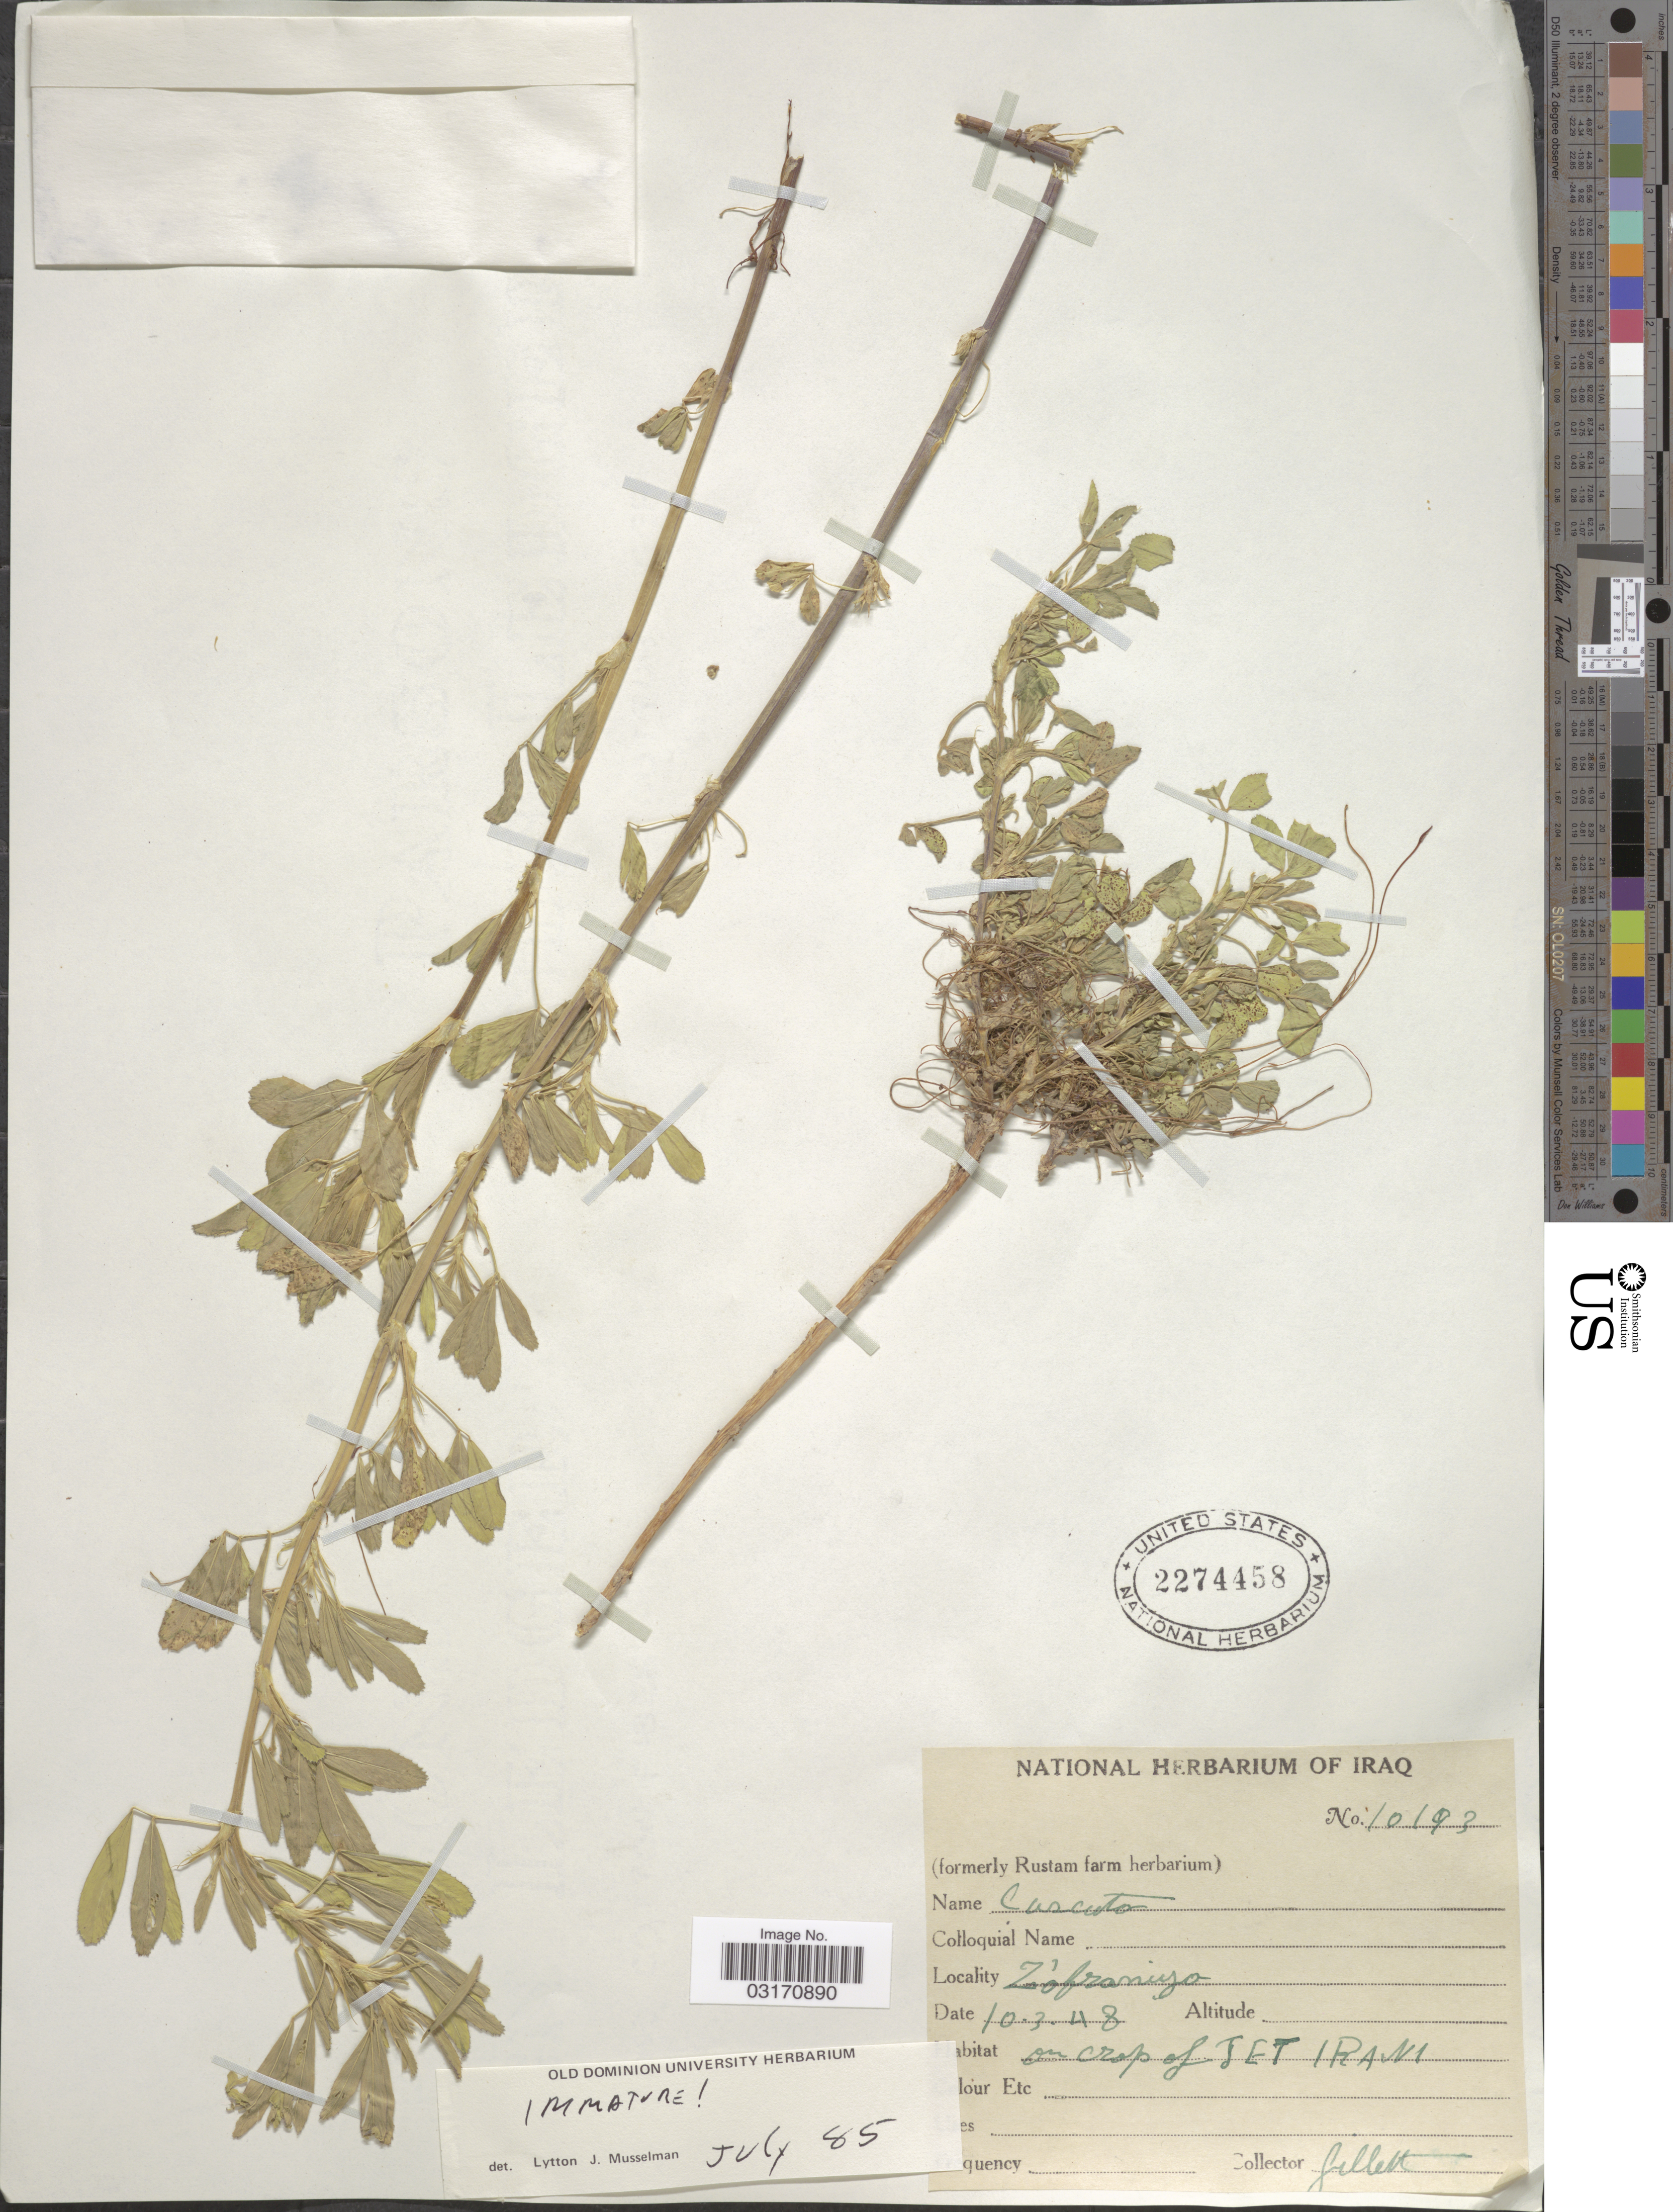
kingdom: Plantae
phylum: Tracheophyta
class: Magnoliopsida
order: Solanales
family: Convolvulaceae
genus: Cuscuta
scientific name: Cuscuta sp.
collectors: Gillett, --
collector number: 10193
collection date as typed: Transcribed d/m/y: 10/3/48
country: Iraq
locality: Zofraniyo.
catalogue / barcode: US 2274458